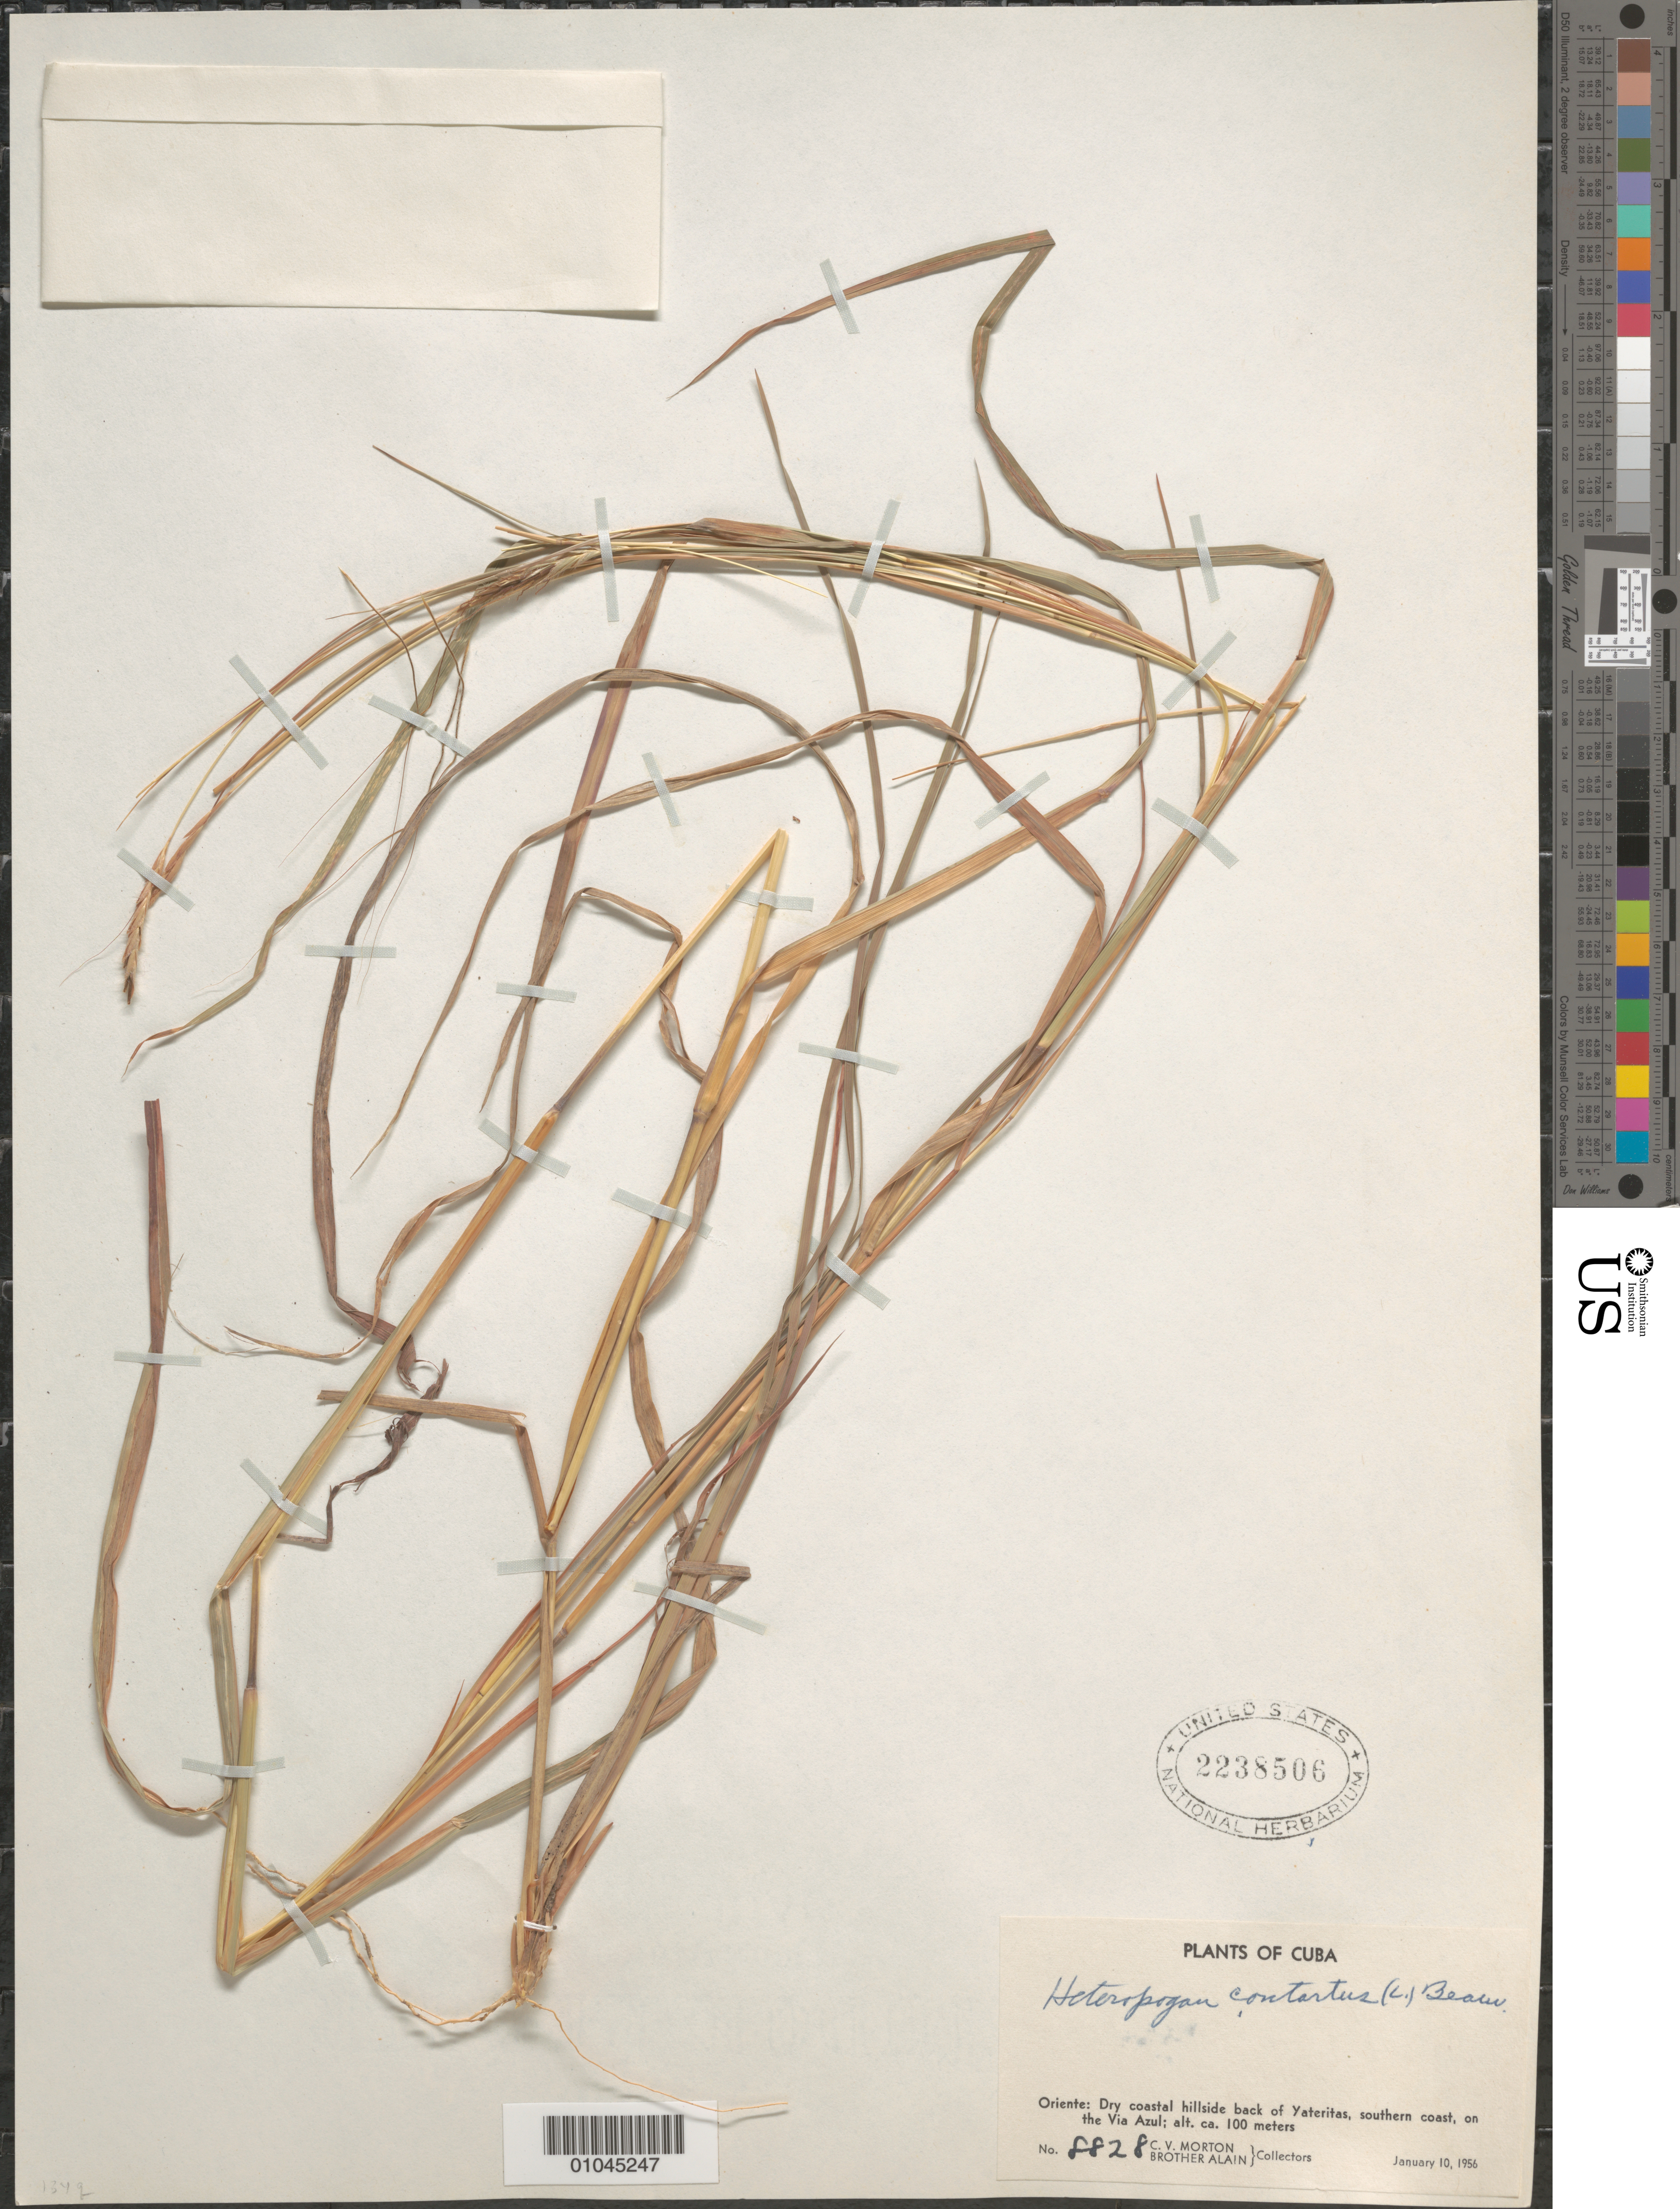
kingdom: Plantae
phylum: Tracheophyta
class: Liliopsida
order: Poales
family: Poaceae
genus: Heteropogon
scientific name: Heteropogon contortus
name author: (L.) P. Beauv. ex Roem. & Schult.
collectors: C. V. Morton & A. H. Liogier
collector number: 8828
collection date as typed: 10 Jan 1956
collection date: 1956-01-10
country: Cuba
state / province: Oriente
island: Cuba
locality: Back of Yateritas, southern coast, on the via Azul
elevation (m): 100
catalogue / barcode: US 2238506